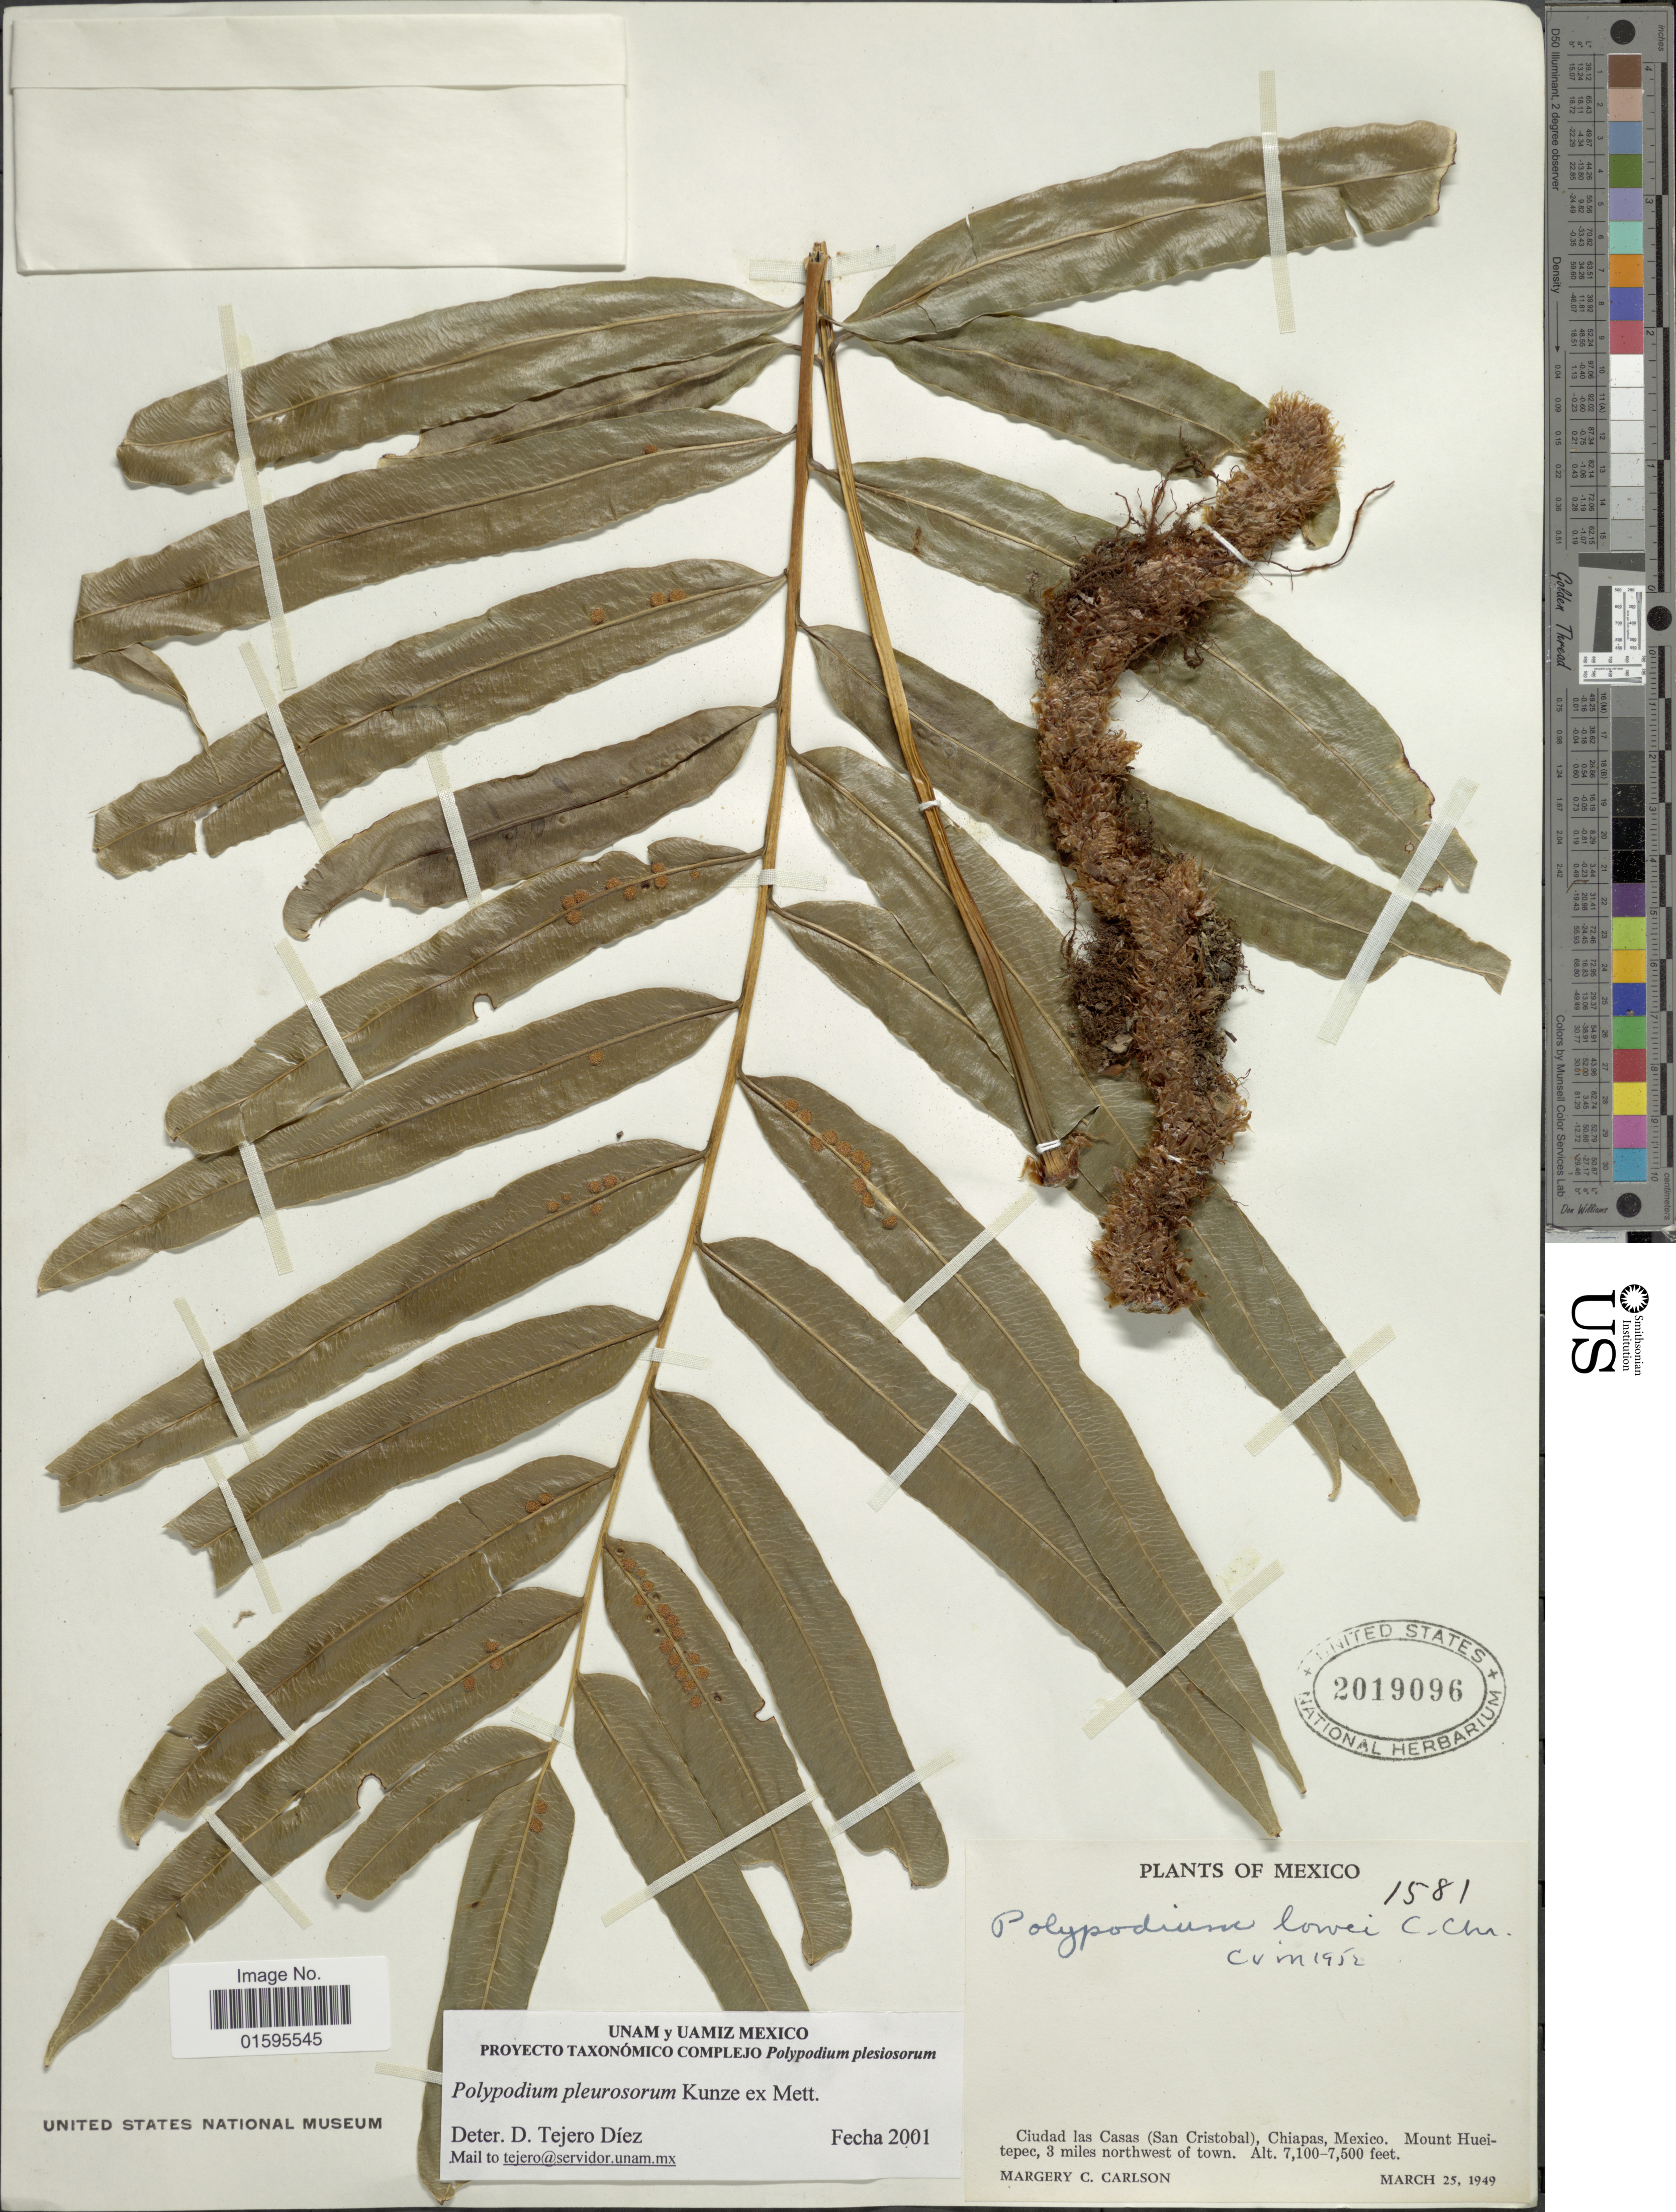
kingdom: Plantae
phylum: Tracheophyta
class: Polypodiopsida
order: Polypodiales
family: Polypodiaceae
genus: Polypodium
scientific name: Polypodium pleurosorum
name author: Kunze ex Mett.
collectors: M. C. Carlson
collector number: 1581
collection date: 1949-03-25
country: Mexico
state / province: Chiapas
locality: Ciudad las Casas (San Cristobal), Chiapas, Mexico, Mount Hueitepec, 3 miles northwest of town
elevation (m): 2164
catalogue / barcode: US 2019096